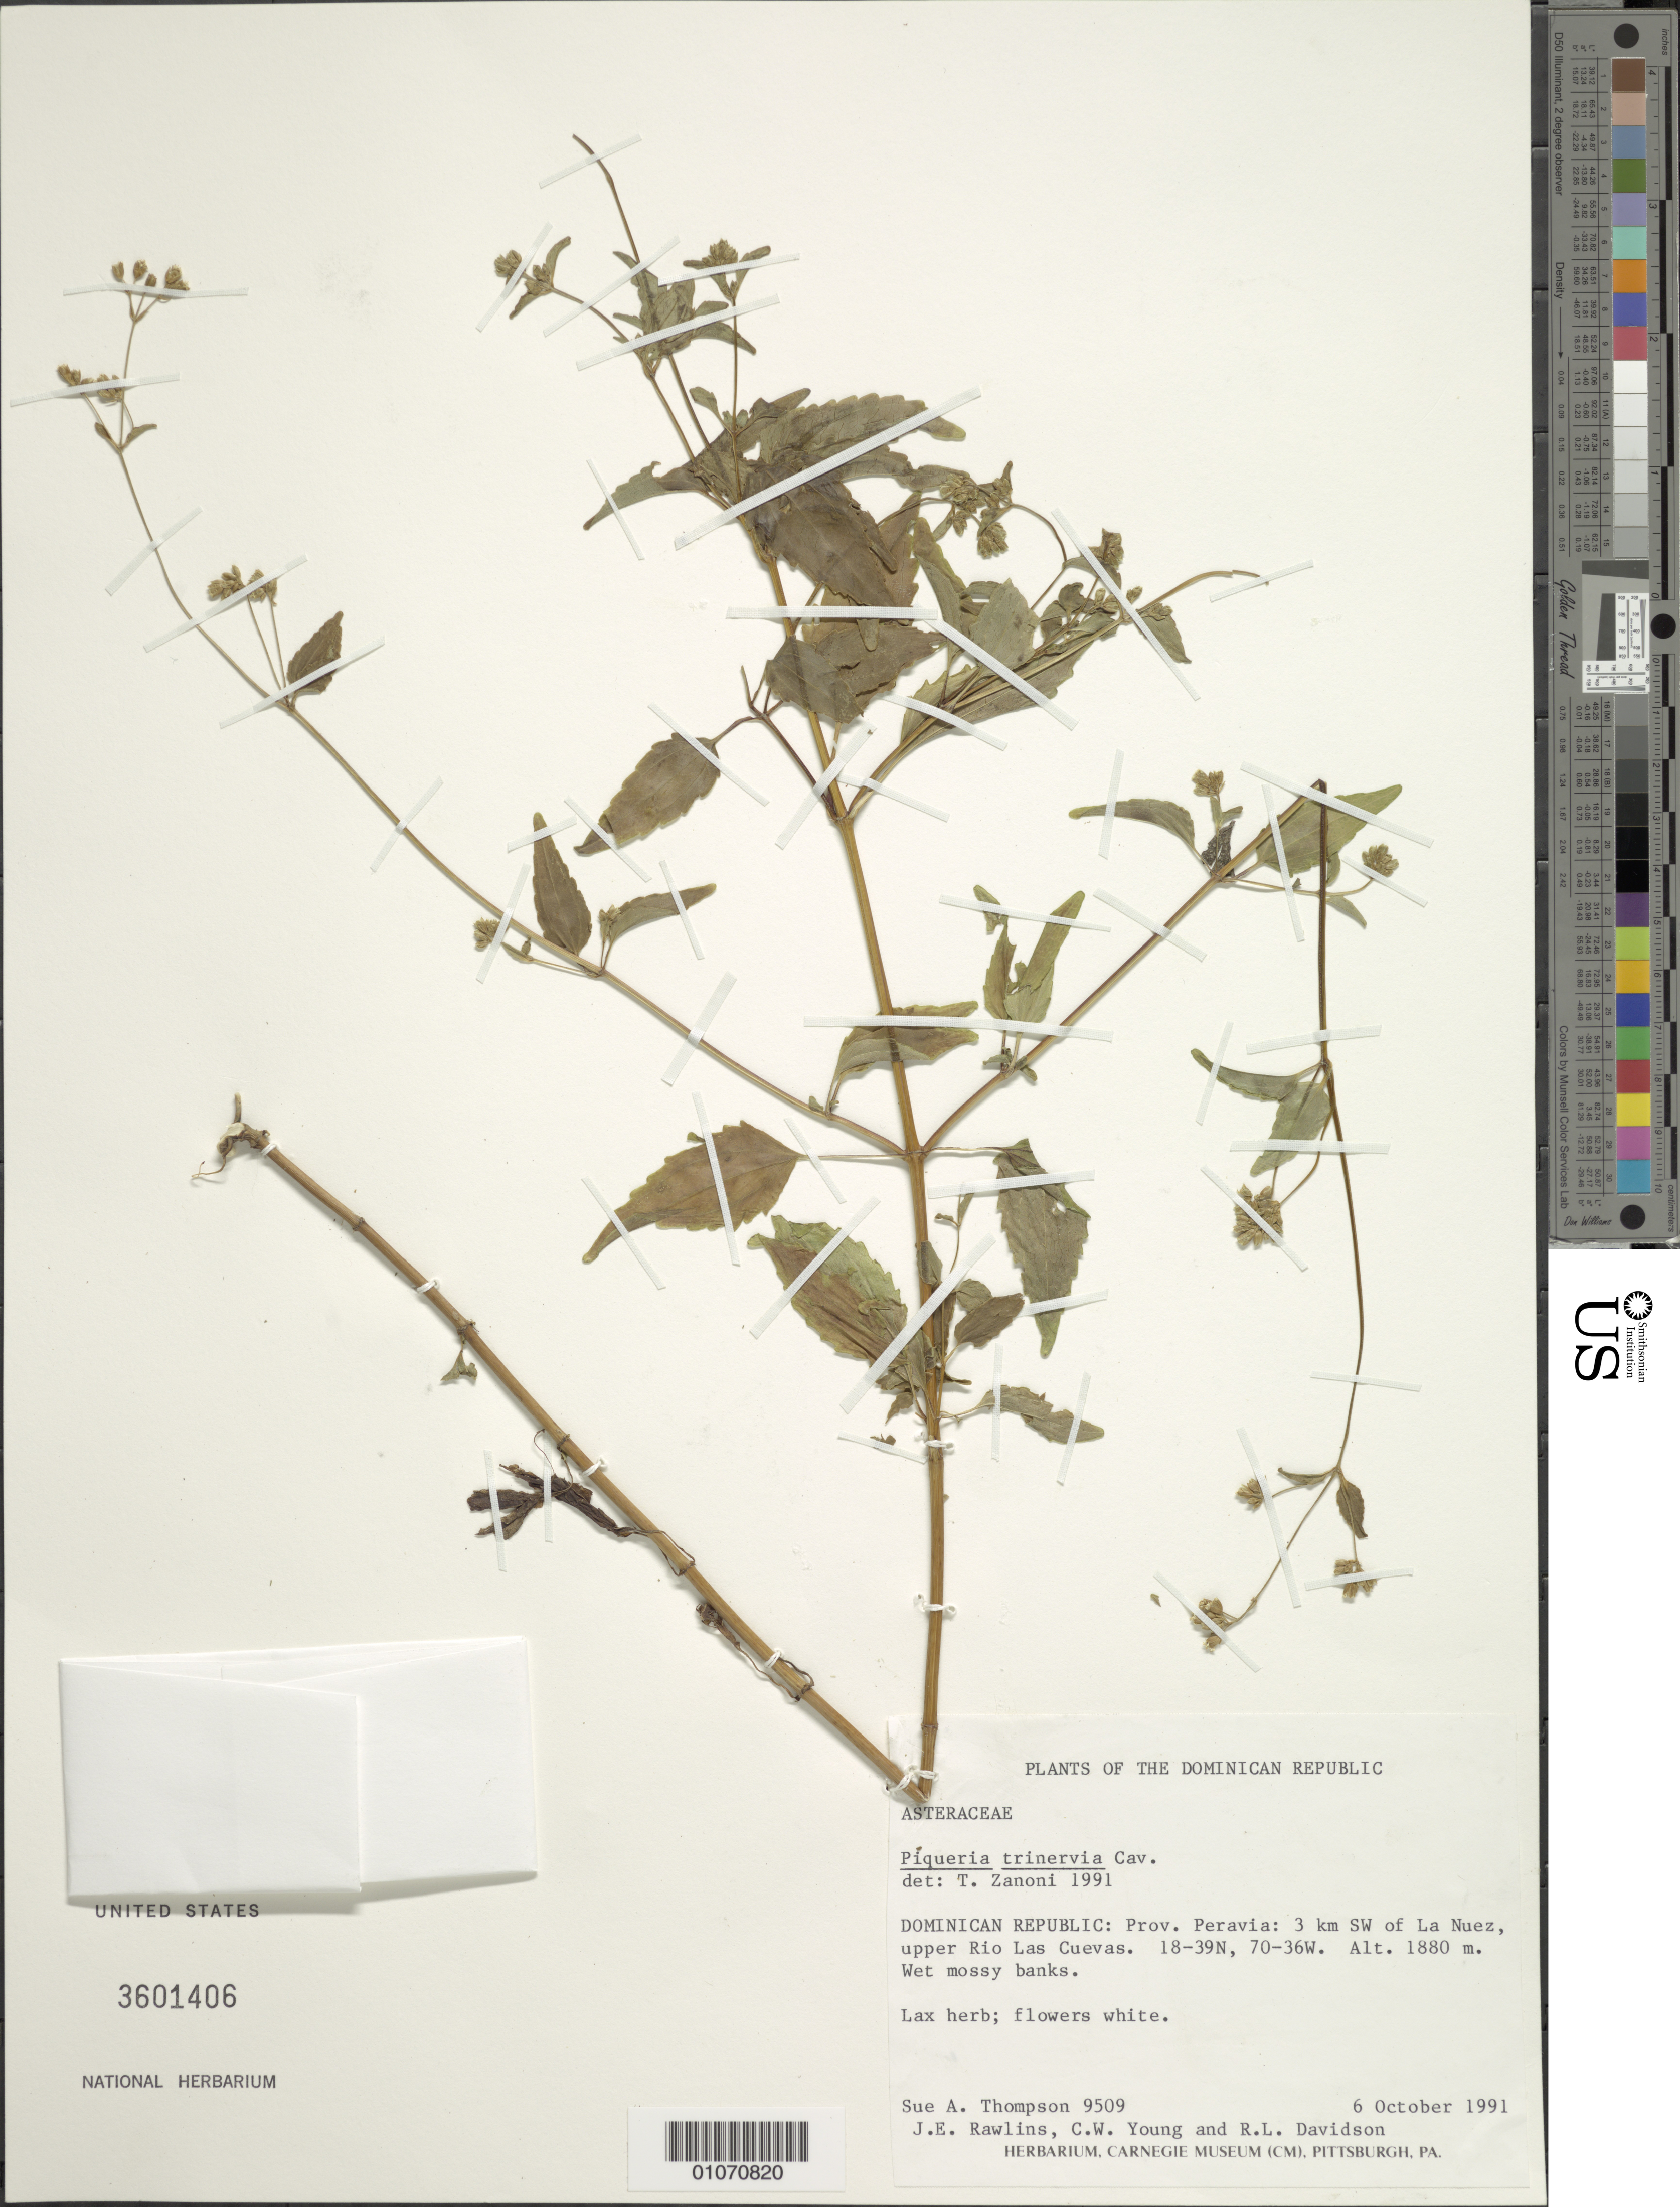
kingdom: Plantae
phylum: Tracheophyta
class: Magnoliopsida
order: Asterales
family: Asteraceae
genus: Piqueria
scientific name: Piqueria trinervia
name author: Cav.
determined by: Zanoni, T. A., (NY), New York Botanical Garden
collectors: S. A. Thompson, J. Rawlins, C. Young & R. Davidson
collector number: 9509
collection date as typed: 06 Oct 1991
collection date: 1991-10-06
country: Dominican Republic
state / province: Peravia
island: Hispaniola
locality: La Nuez, 3 km SW of; upper Rio Las Cuevas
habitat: Wet mossy banks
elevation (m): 1880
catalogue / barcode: US 3601406